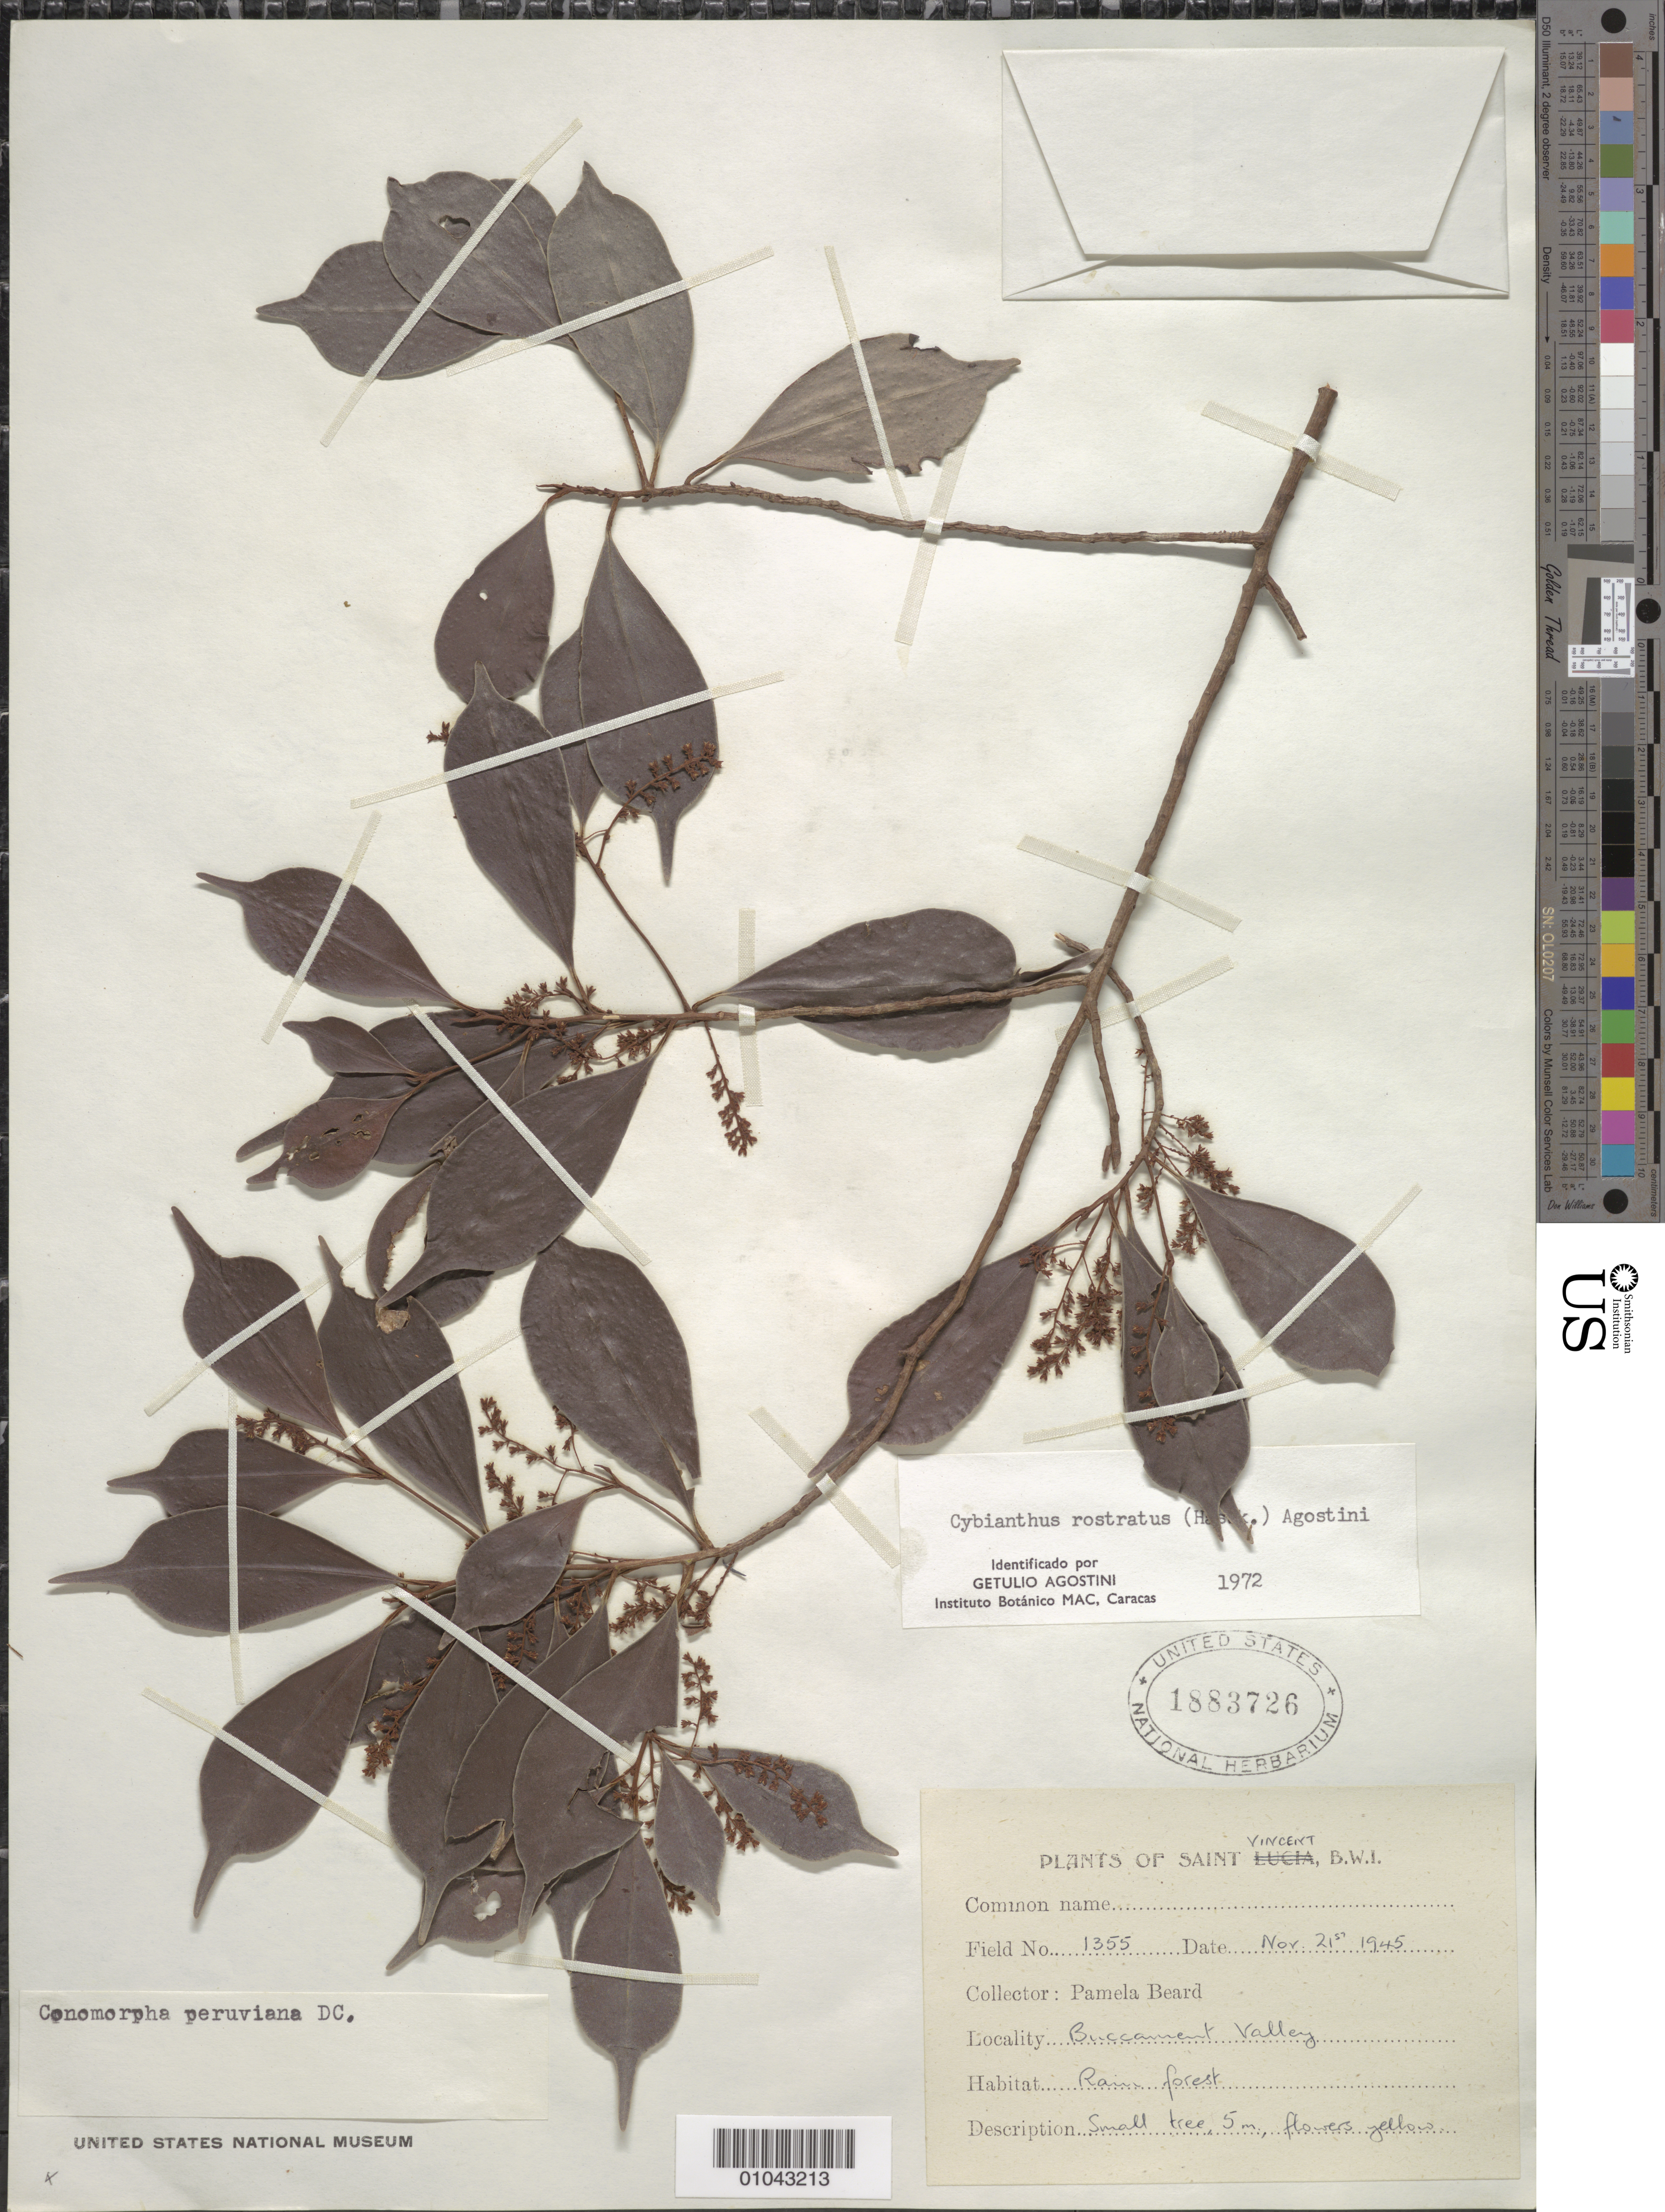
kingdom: Plantae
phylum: Tracheophyta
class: Magnoliopsida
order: Ericales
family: Primulaceae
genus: Cybianthus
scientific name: Cybianthus rostratus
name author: (Hassk.) G. Agostini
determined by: Agostini, G.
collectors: P. Beard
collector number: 1355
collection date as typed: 21 Nov 1945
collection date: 1945-11-21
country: St. Vincent - Grenadines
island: St. Vincent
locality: Buccament Valley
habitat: Rainforest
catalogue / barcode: US 1883726